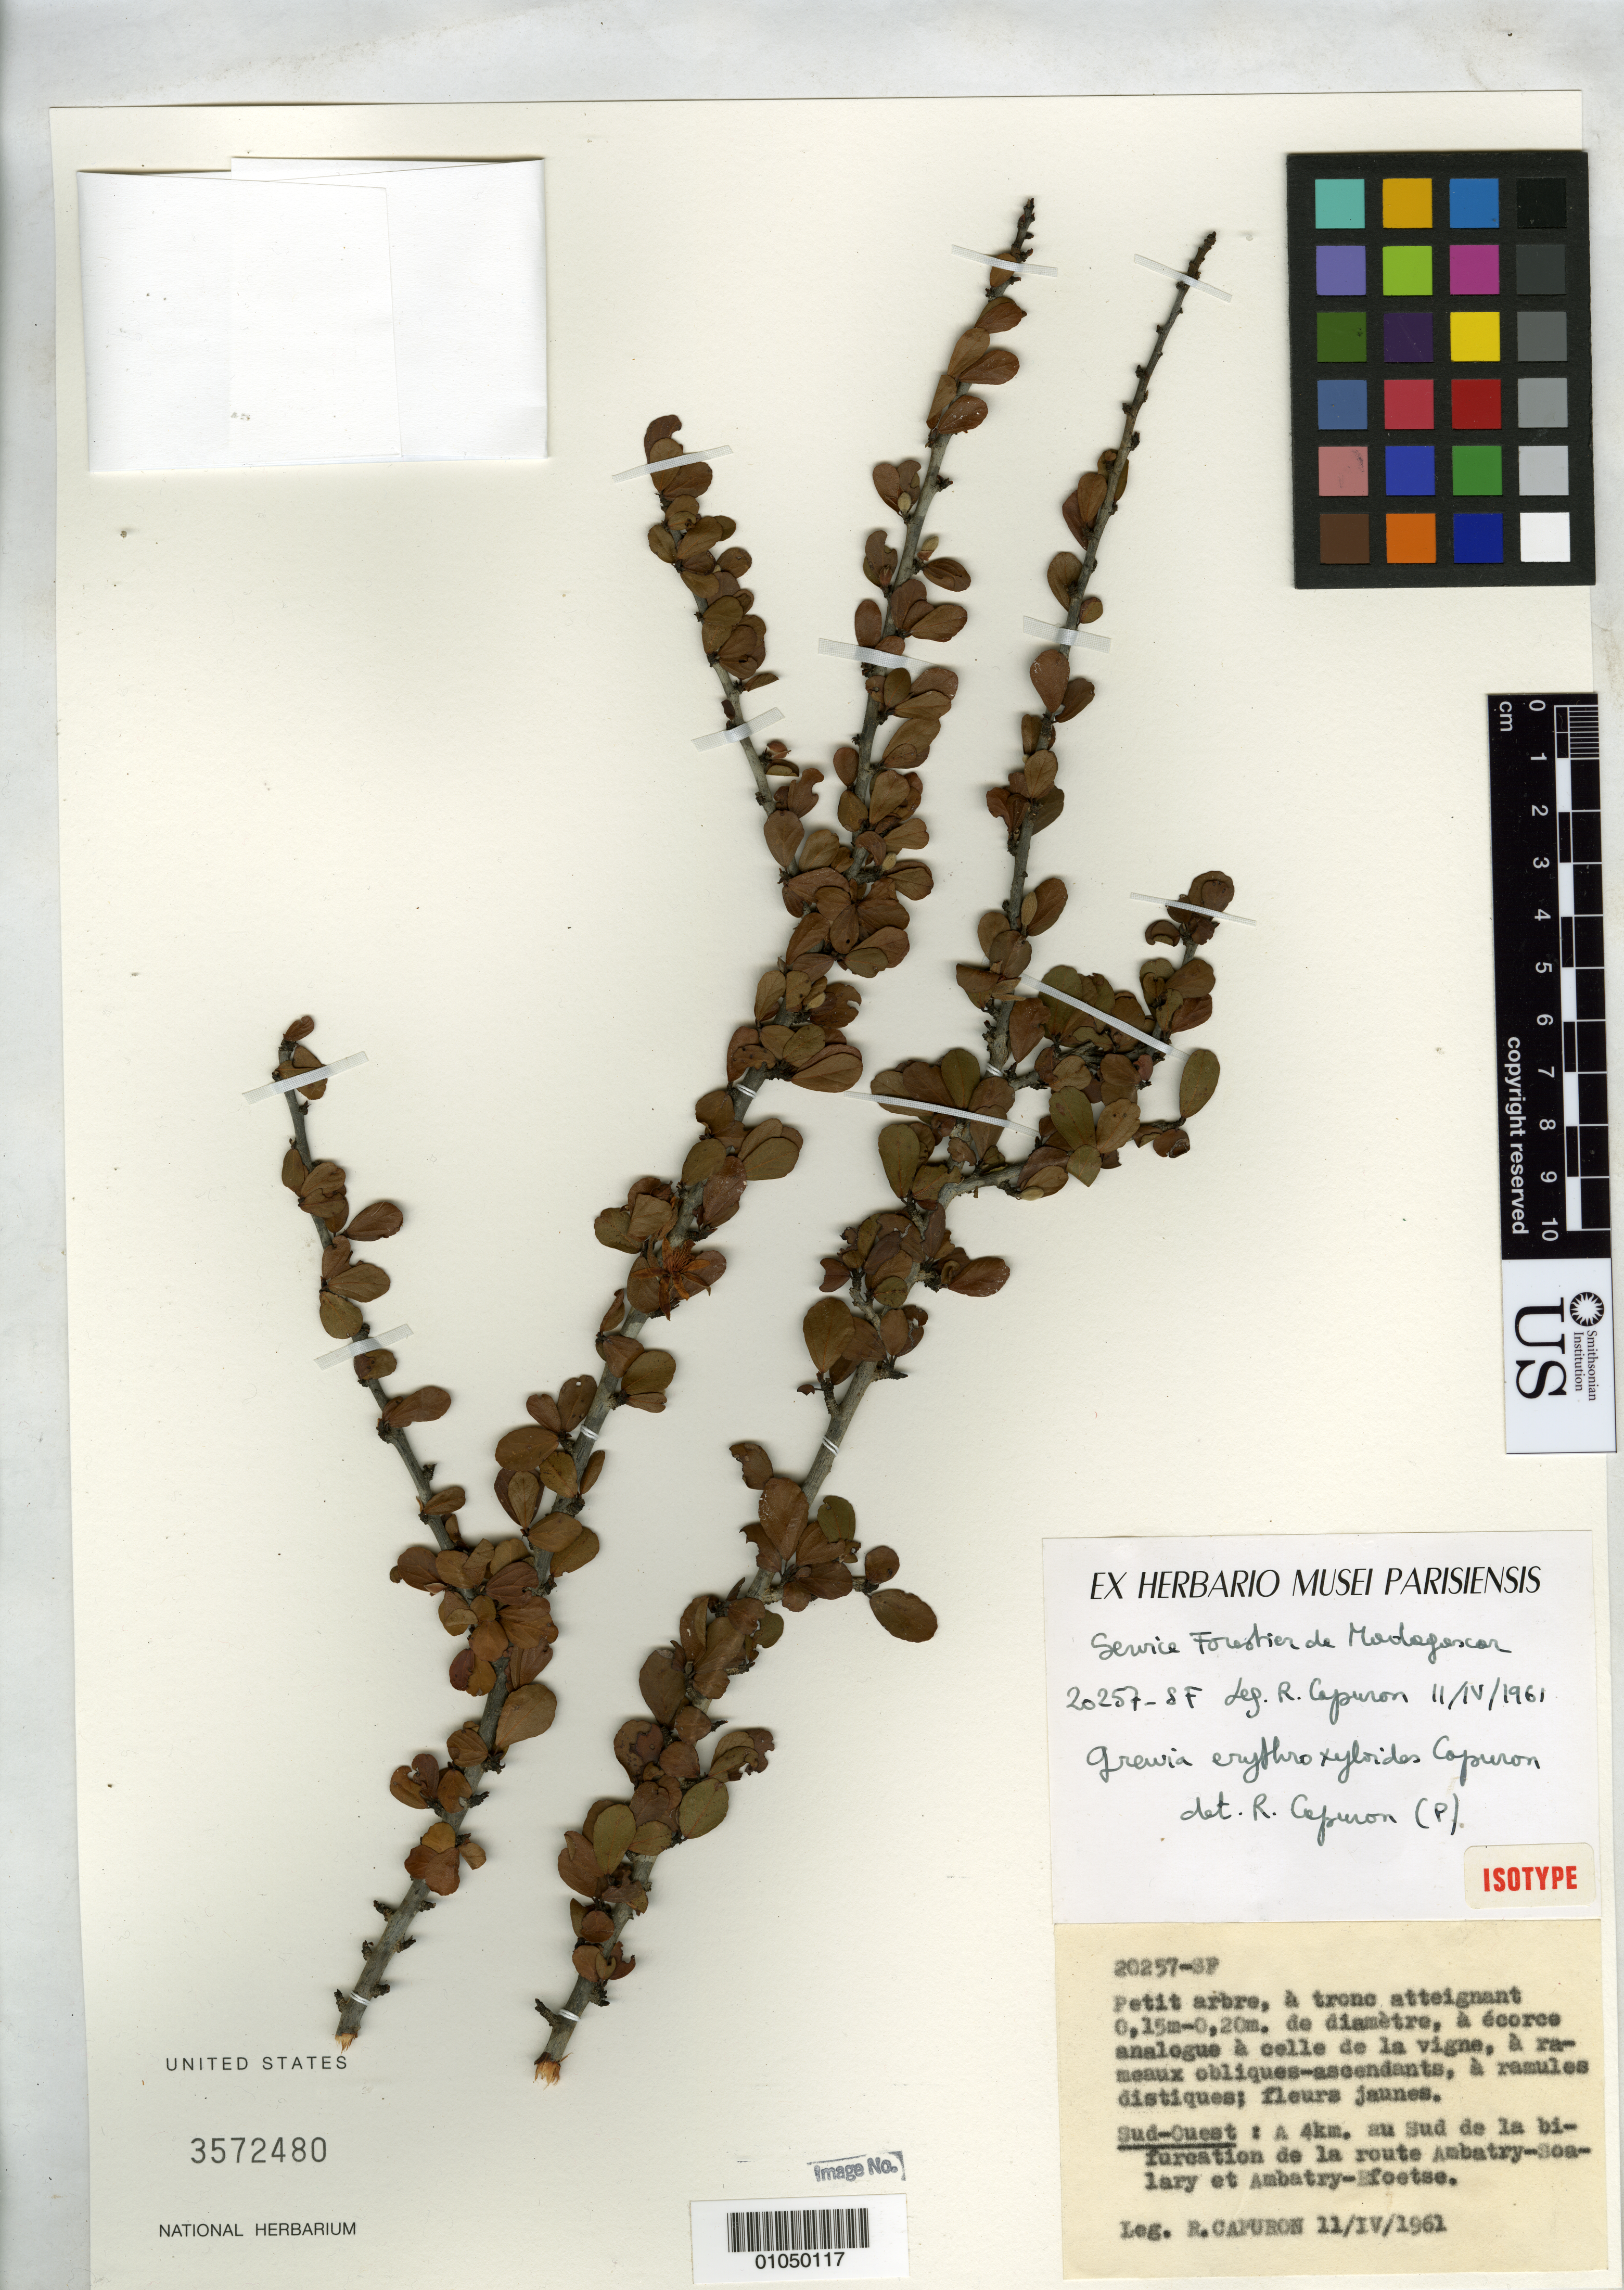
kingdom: Plantae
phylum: Tracheophyta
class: Magnoliopsida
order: Malvales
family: Malvaceae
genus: Grewia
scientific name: Grewia erythroxyloides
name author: Capuron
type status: Isotype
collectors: R. Capuron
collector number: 20257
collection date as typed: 11 Apr 1961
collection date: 1961-04-11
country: Madagascar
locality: Sud-Ouest: a 4 km au Sud de la bifurcation de la route Ambatry-Soalary et Ambatry-Efoetse.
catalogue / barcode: US 3572480